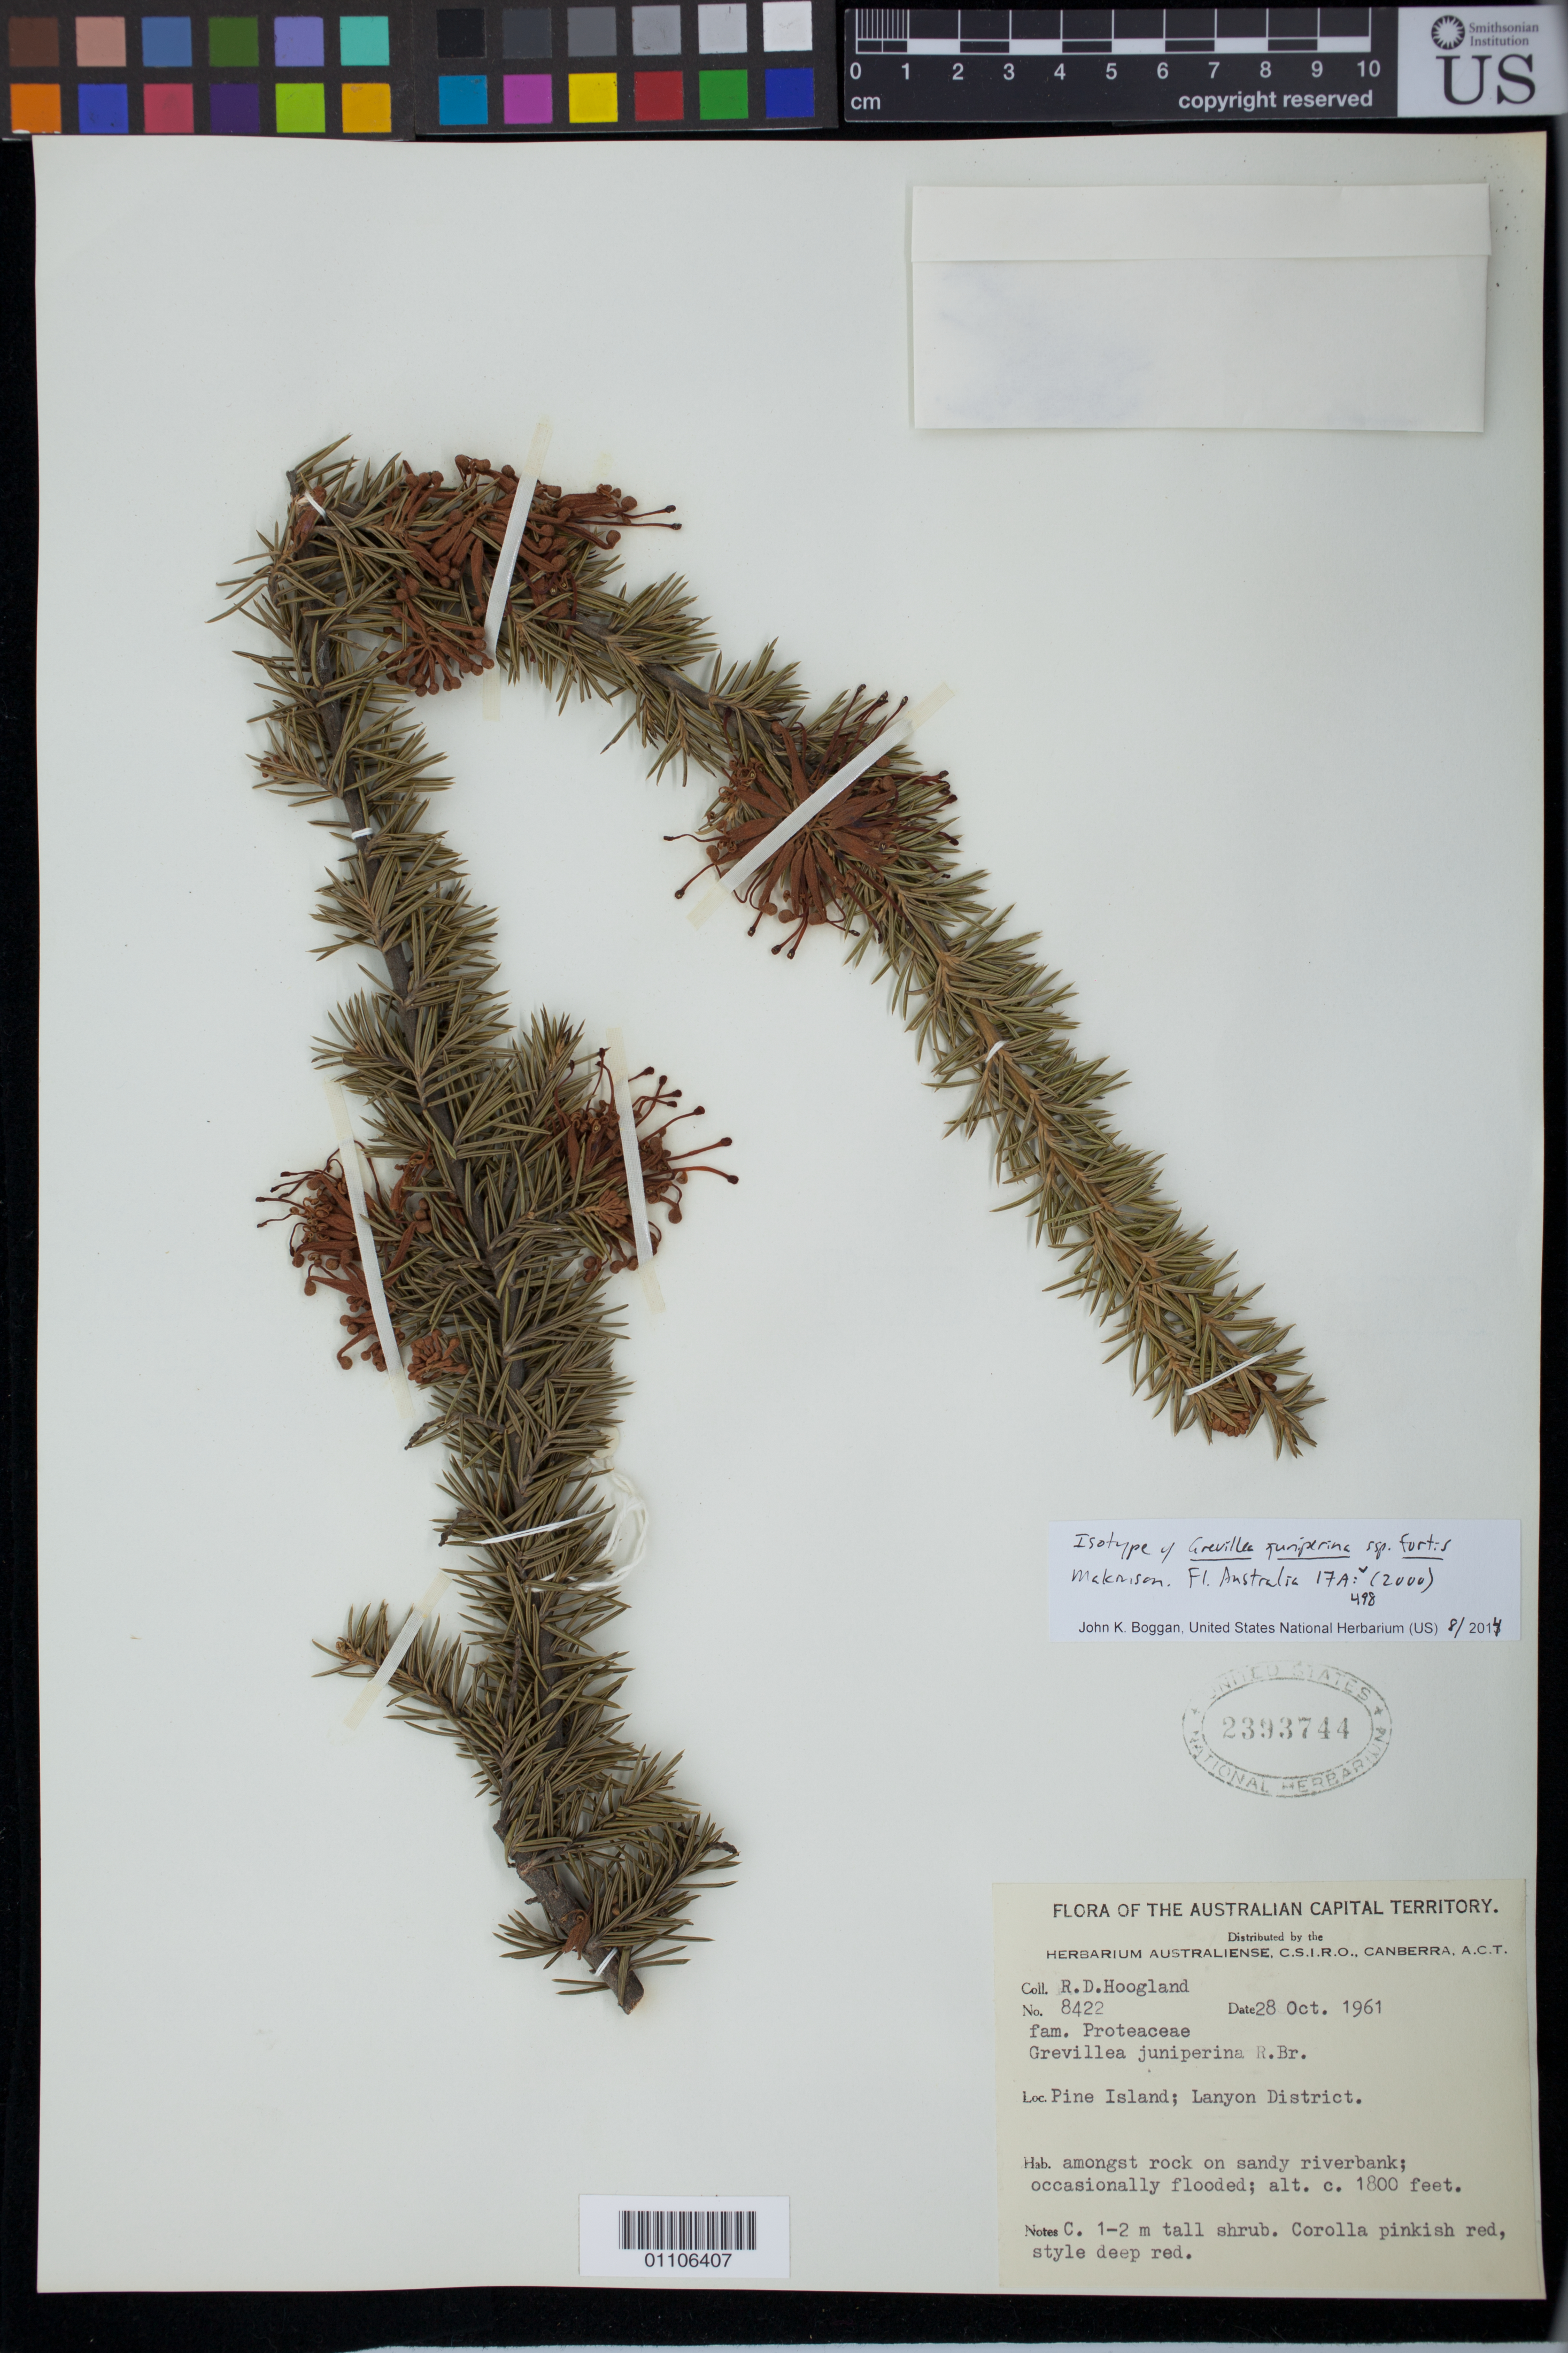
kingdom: Plantae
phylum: Tracheophyta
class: Magnoliopsida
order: Proteales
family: Proteaceae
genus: Grevillea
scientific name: Grevillea juniperina subsp. fortis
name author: Makinson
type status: Isotype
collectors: R. D. Hoogland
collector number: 8422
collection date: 1961-10-28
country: Australia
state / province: Australian Capital Territory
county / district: Lanyon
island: Pine Island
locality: Pine Island; Lanyon District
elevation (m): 549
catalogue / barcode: US 2393744